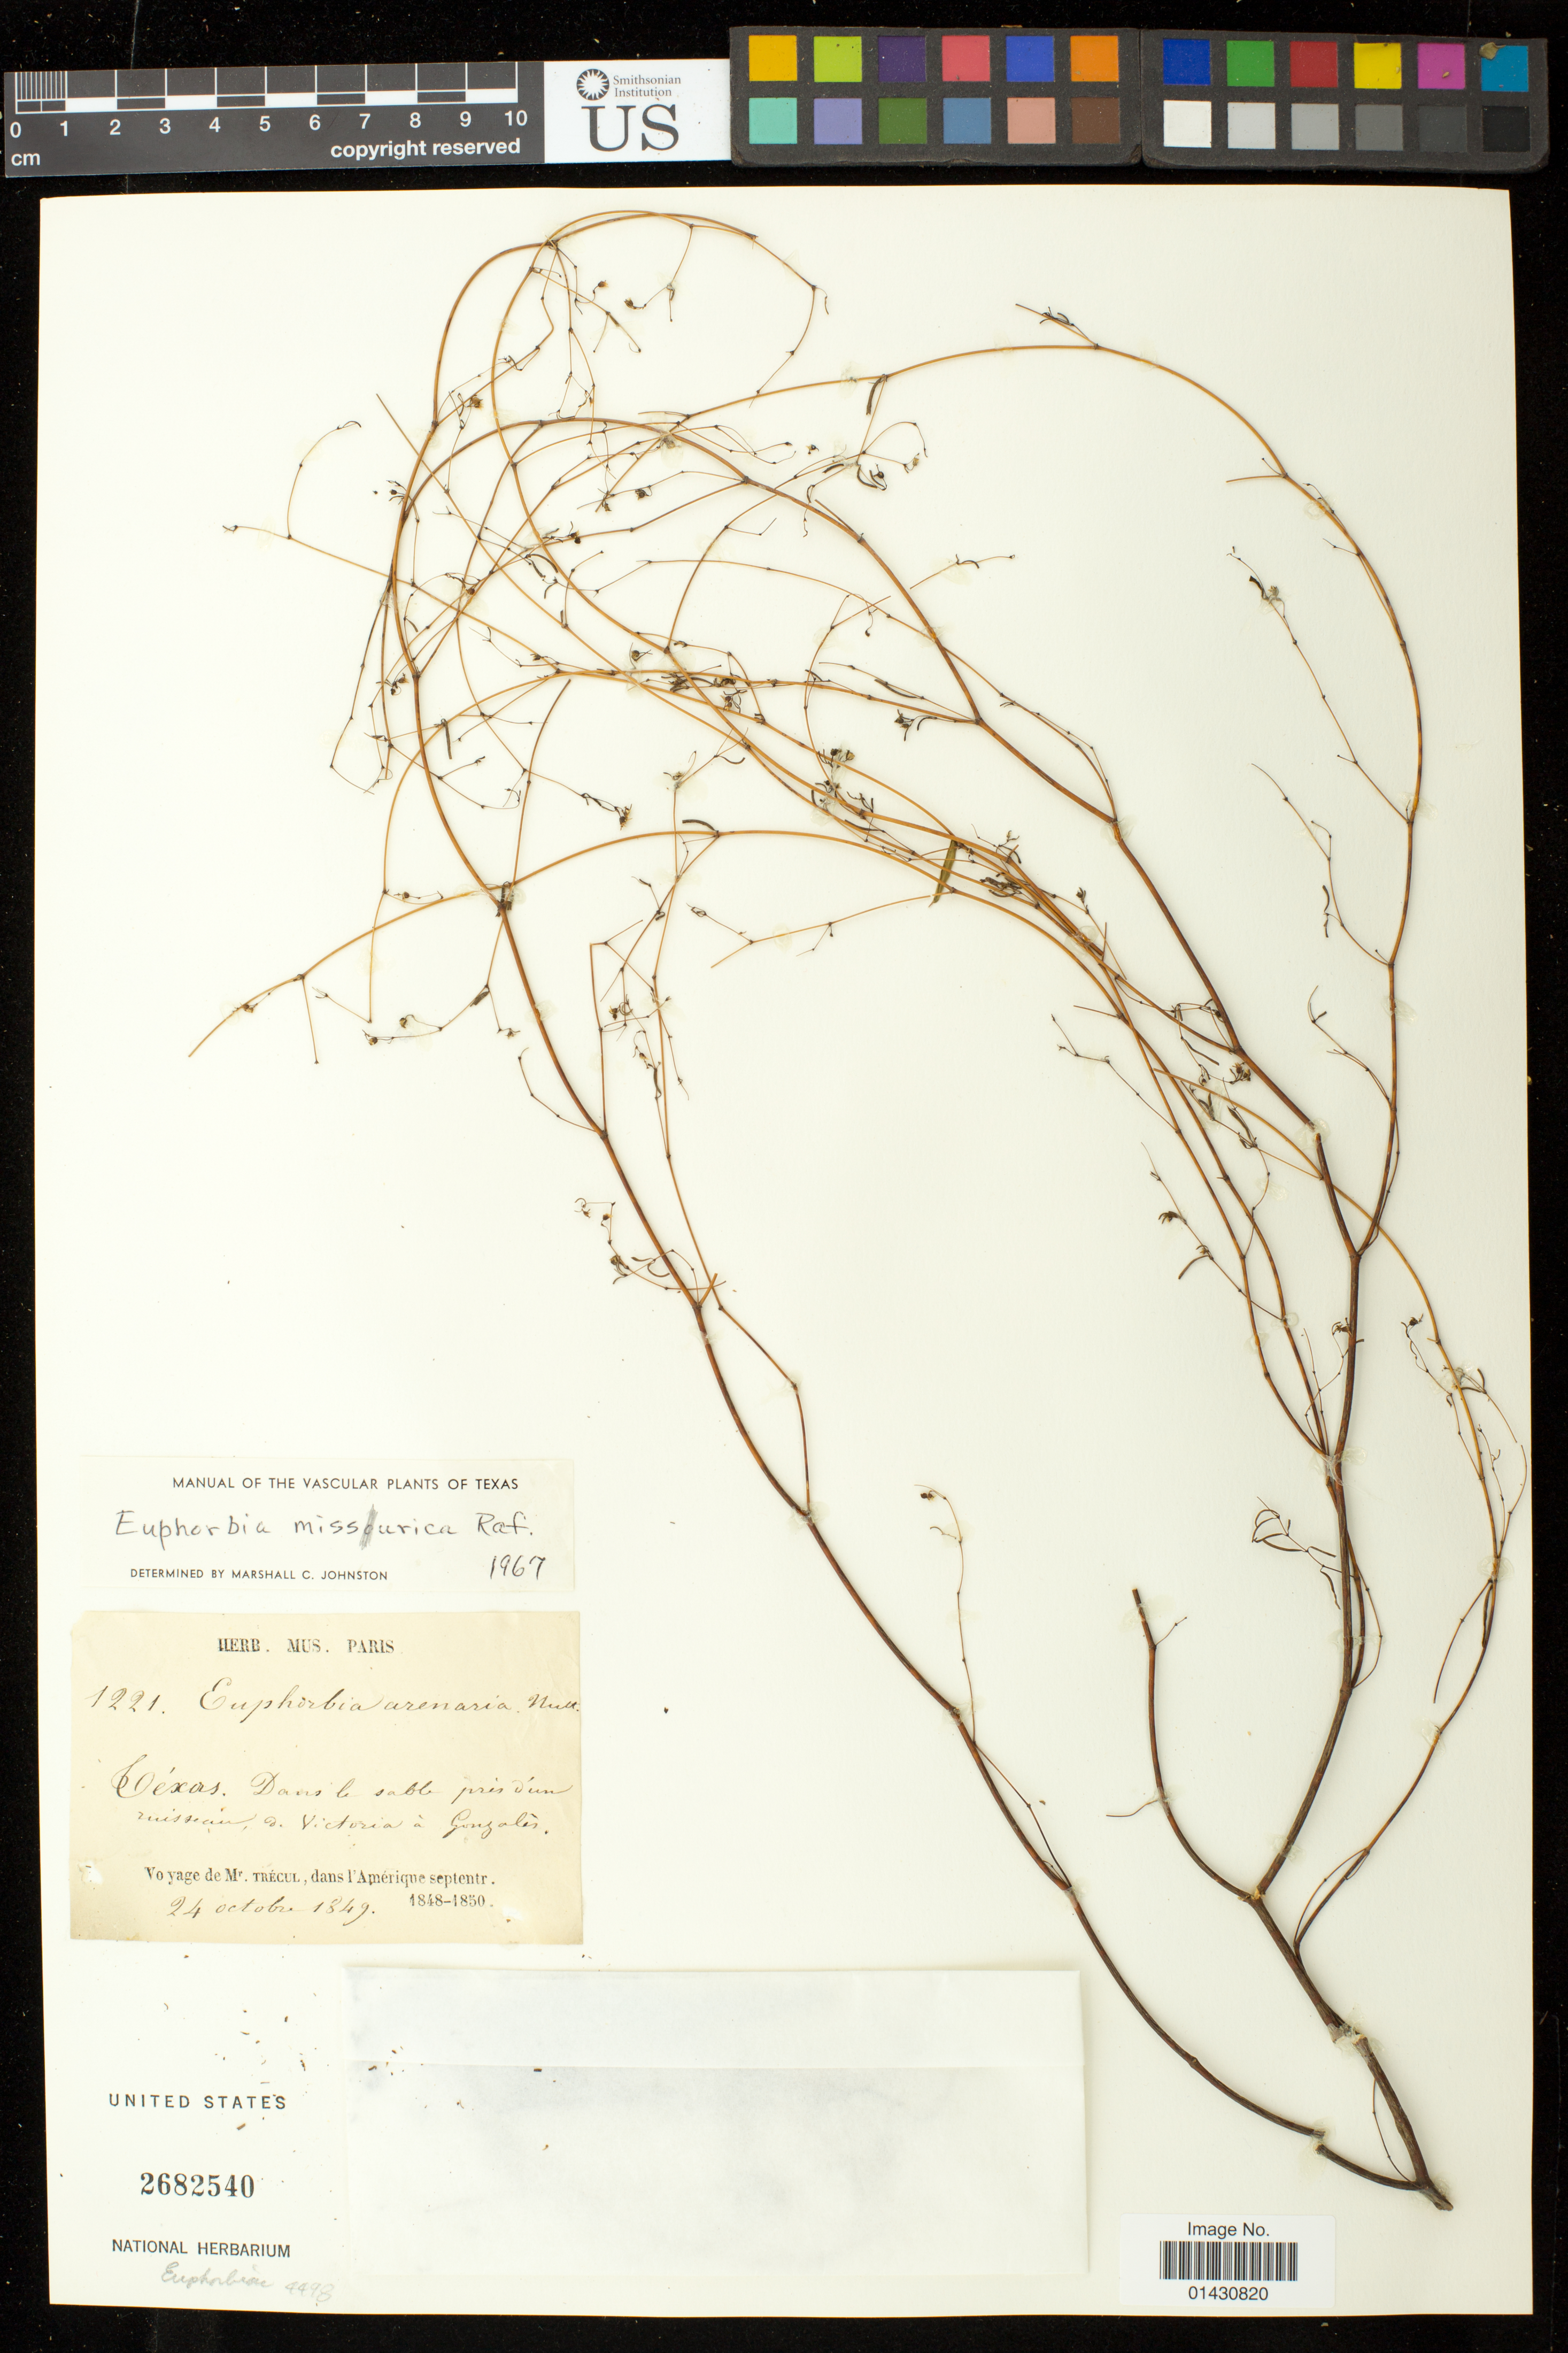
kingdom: Plantae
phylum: Tracheophyta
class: Magnoliopsida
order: Malpighiales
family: Euphorbiaceae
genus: Euphorbia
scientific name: Euphorbia missurica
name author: Raf.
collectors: A. Trécul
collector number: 1221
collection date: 1849-10-24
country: United States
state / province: Texas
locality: Dans le sable pres d'un ruissean, d. Victoria a Gonzales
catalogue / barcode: US 2682540